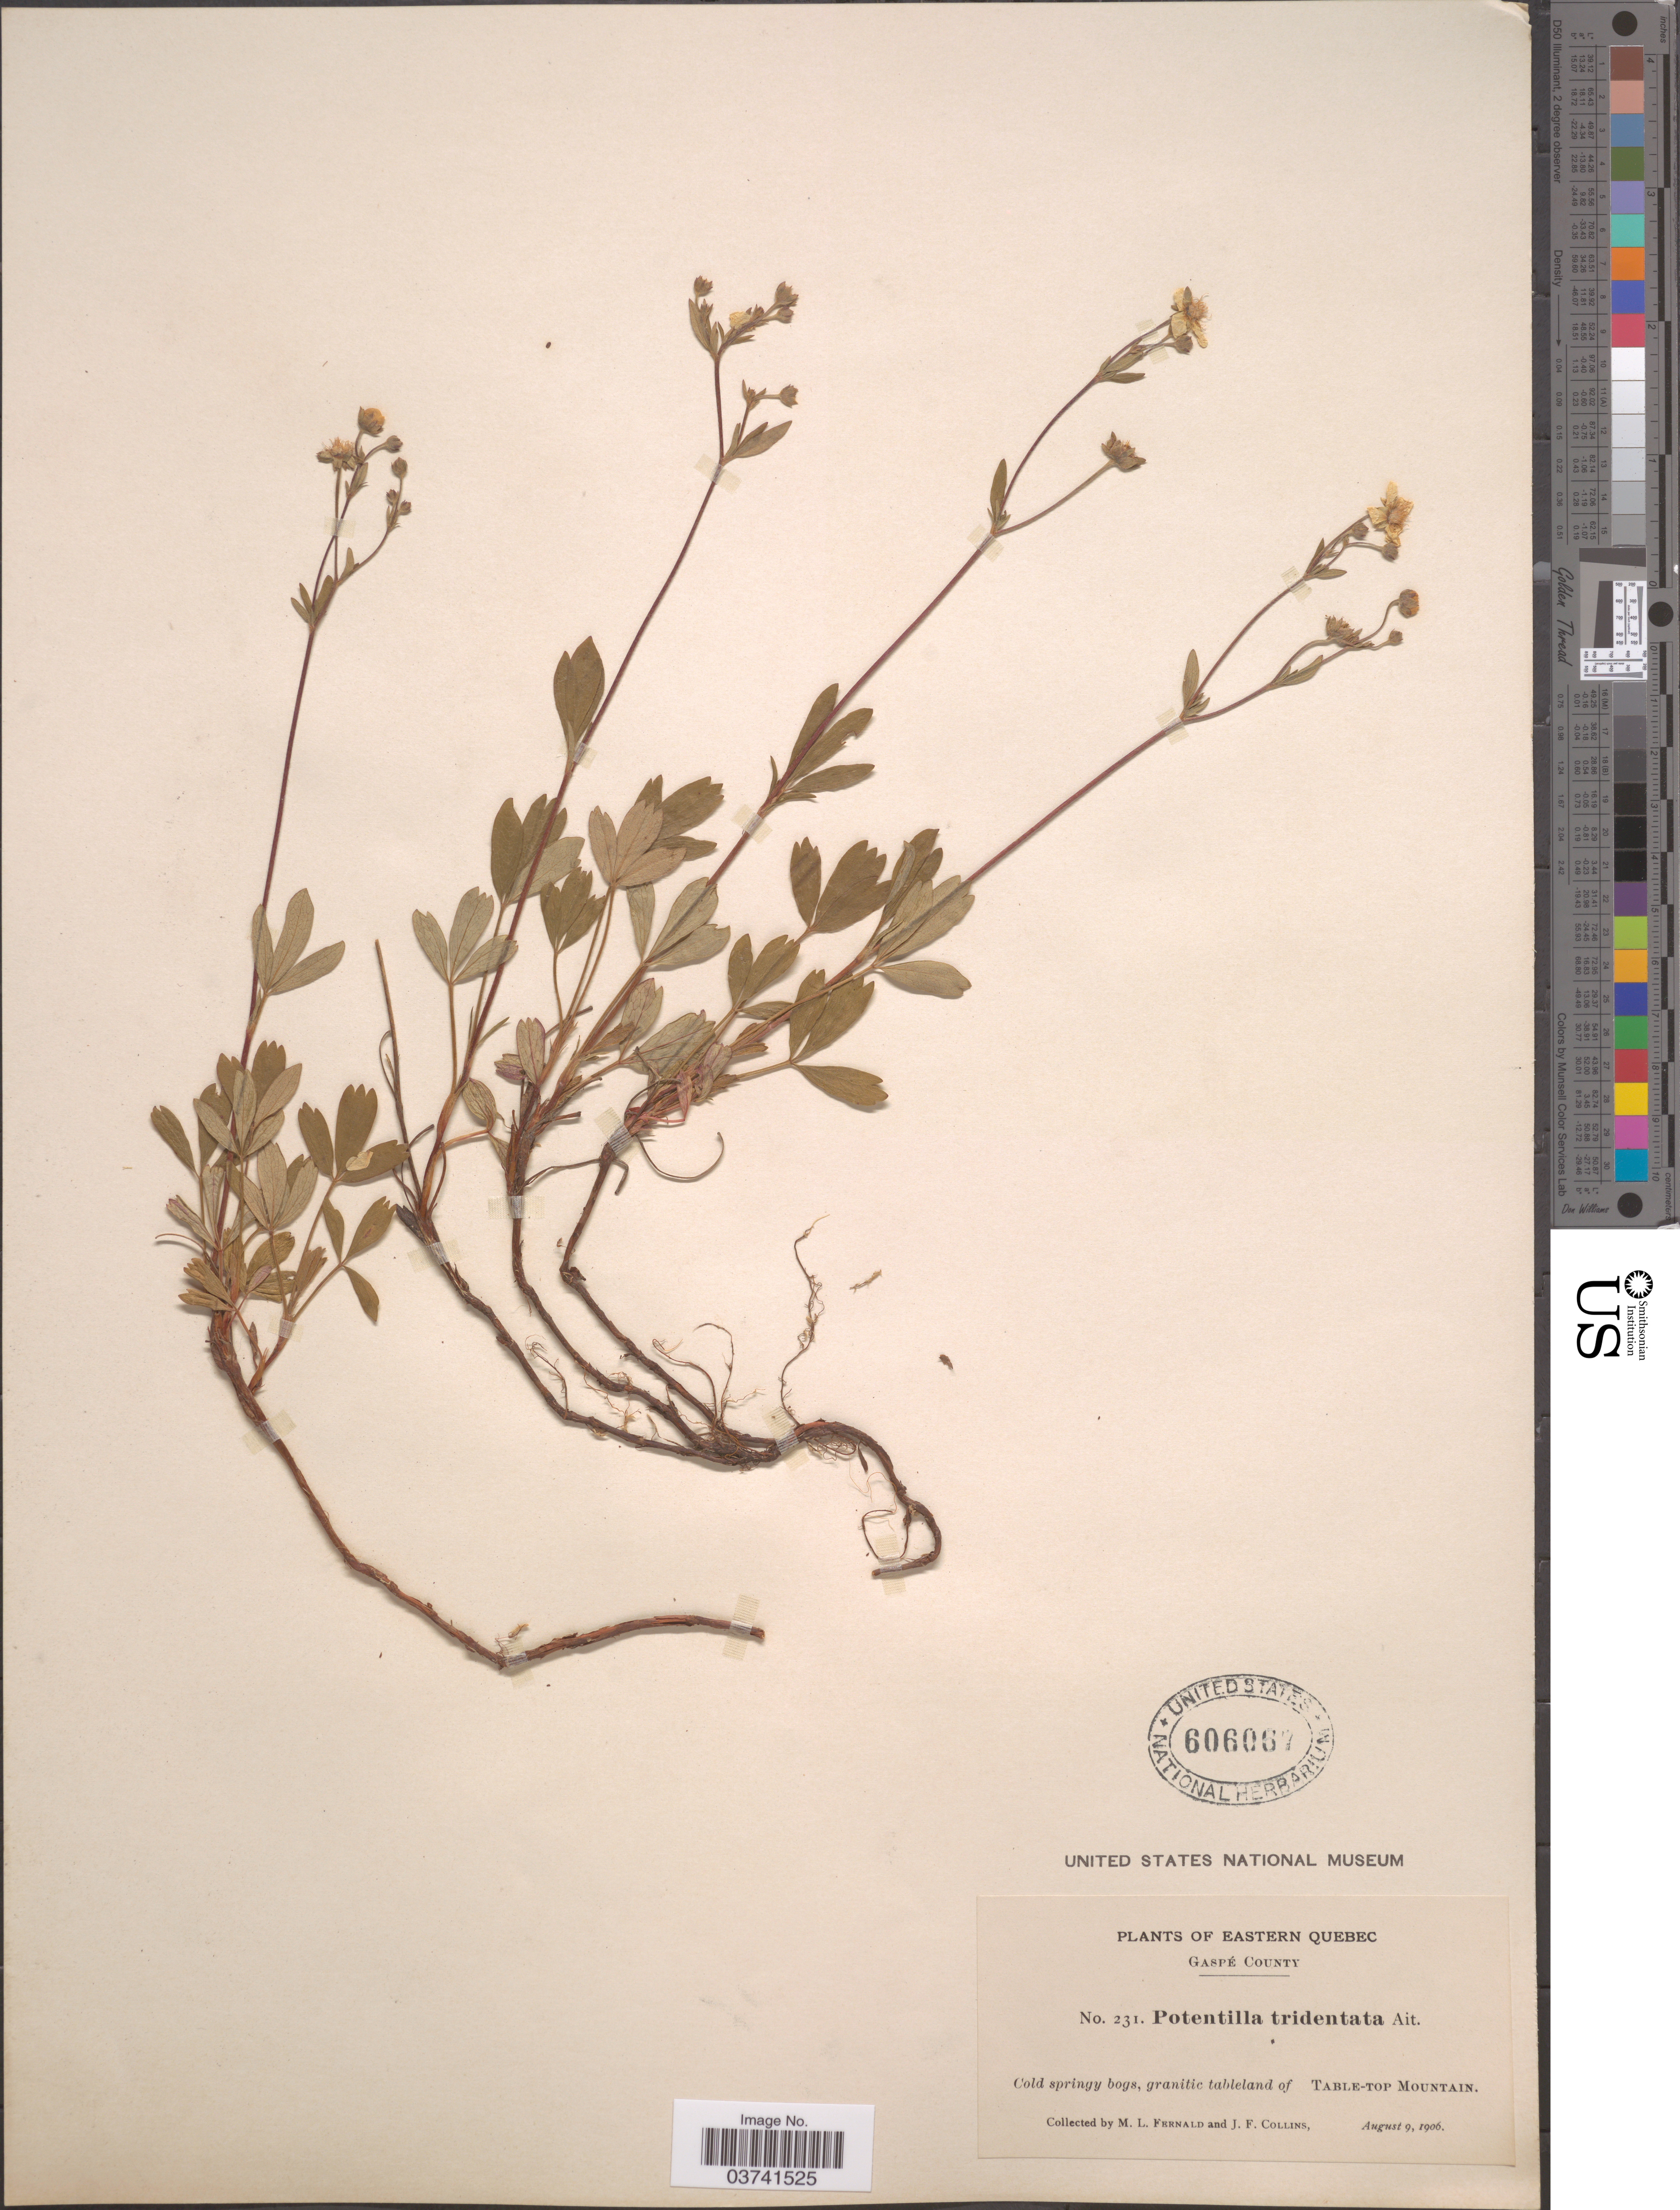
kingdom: Plantae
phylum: Tracheophyta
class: Magnoliopsida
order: Rosales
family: Rosaceae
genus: Potentilla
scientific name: Potentilla tridentata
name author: Aiton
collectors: M. L. Fernald & J. Collins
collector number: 231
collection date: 1906-08-09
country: Canada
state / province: Quebec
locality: Eastern Quebec. Gaspé County. Granitic tableland of Table-top Mountain.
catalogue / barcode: US 606067